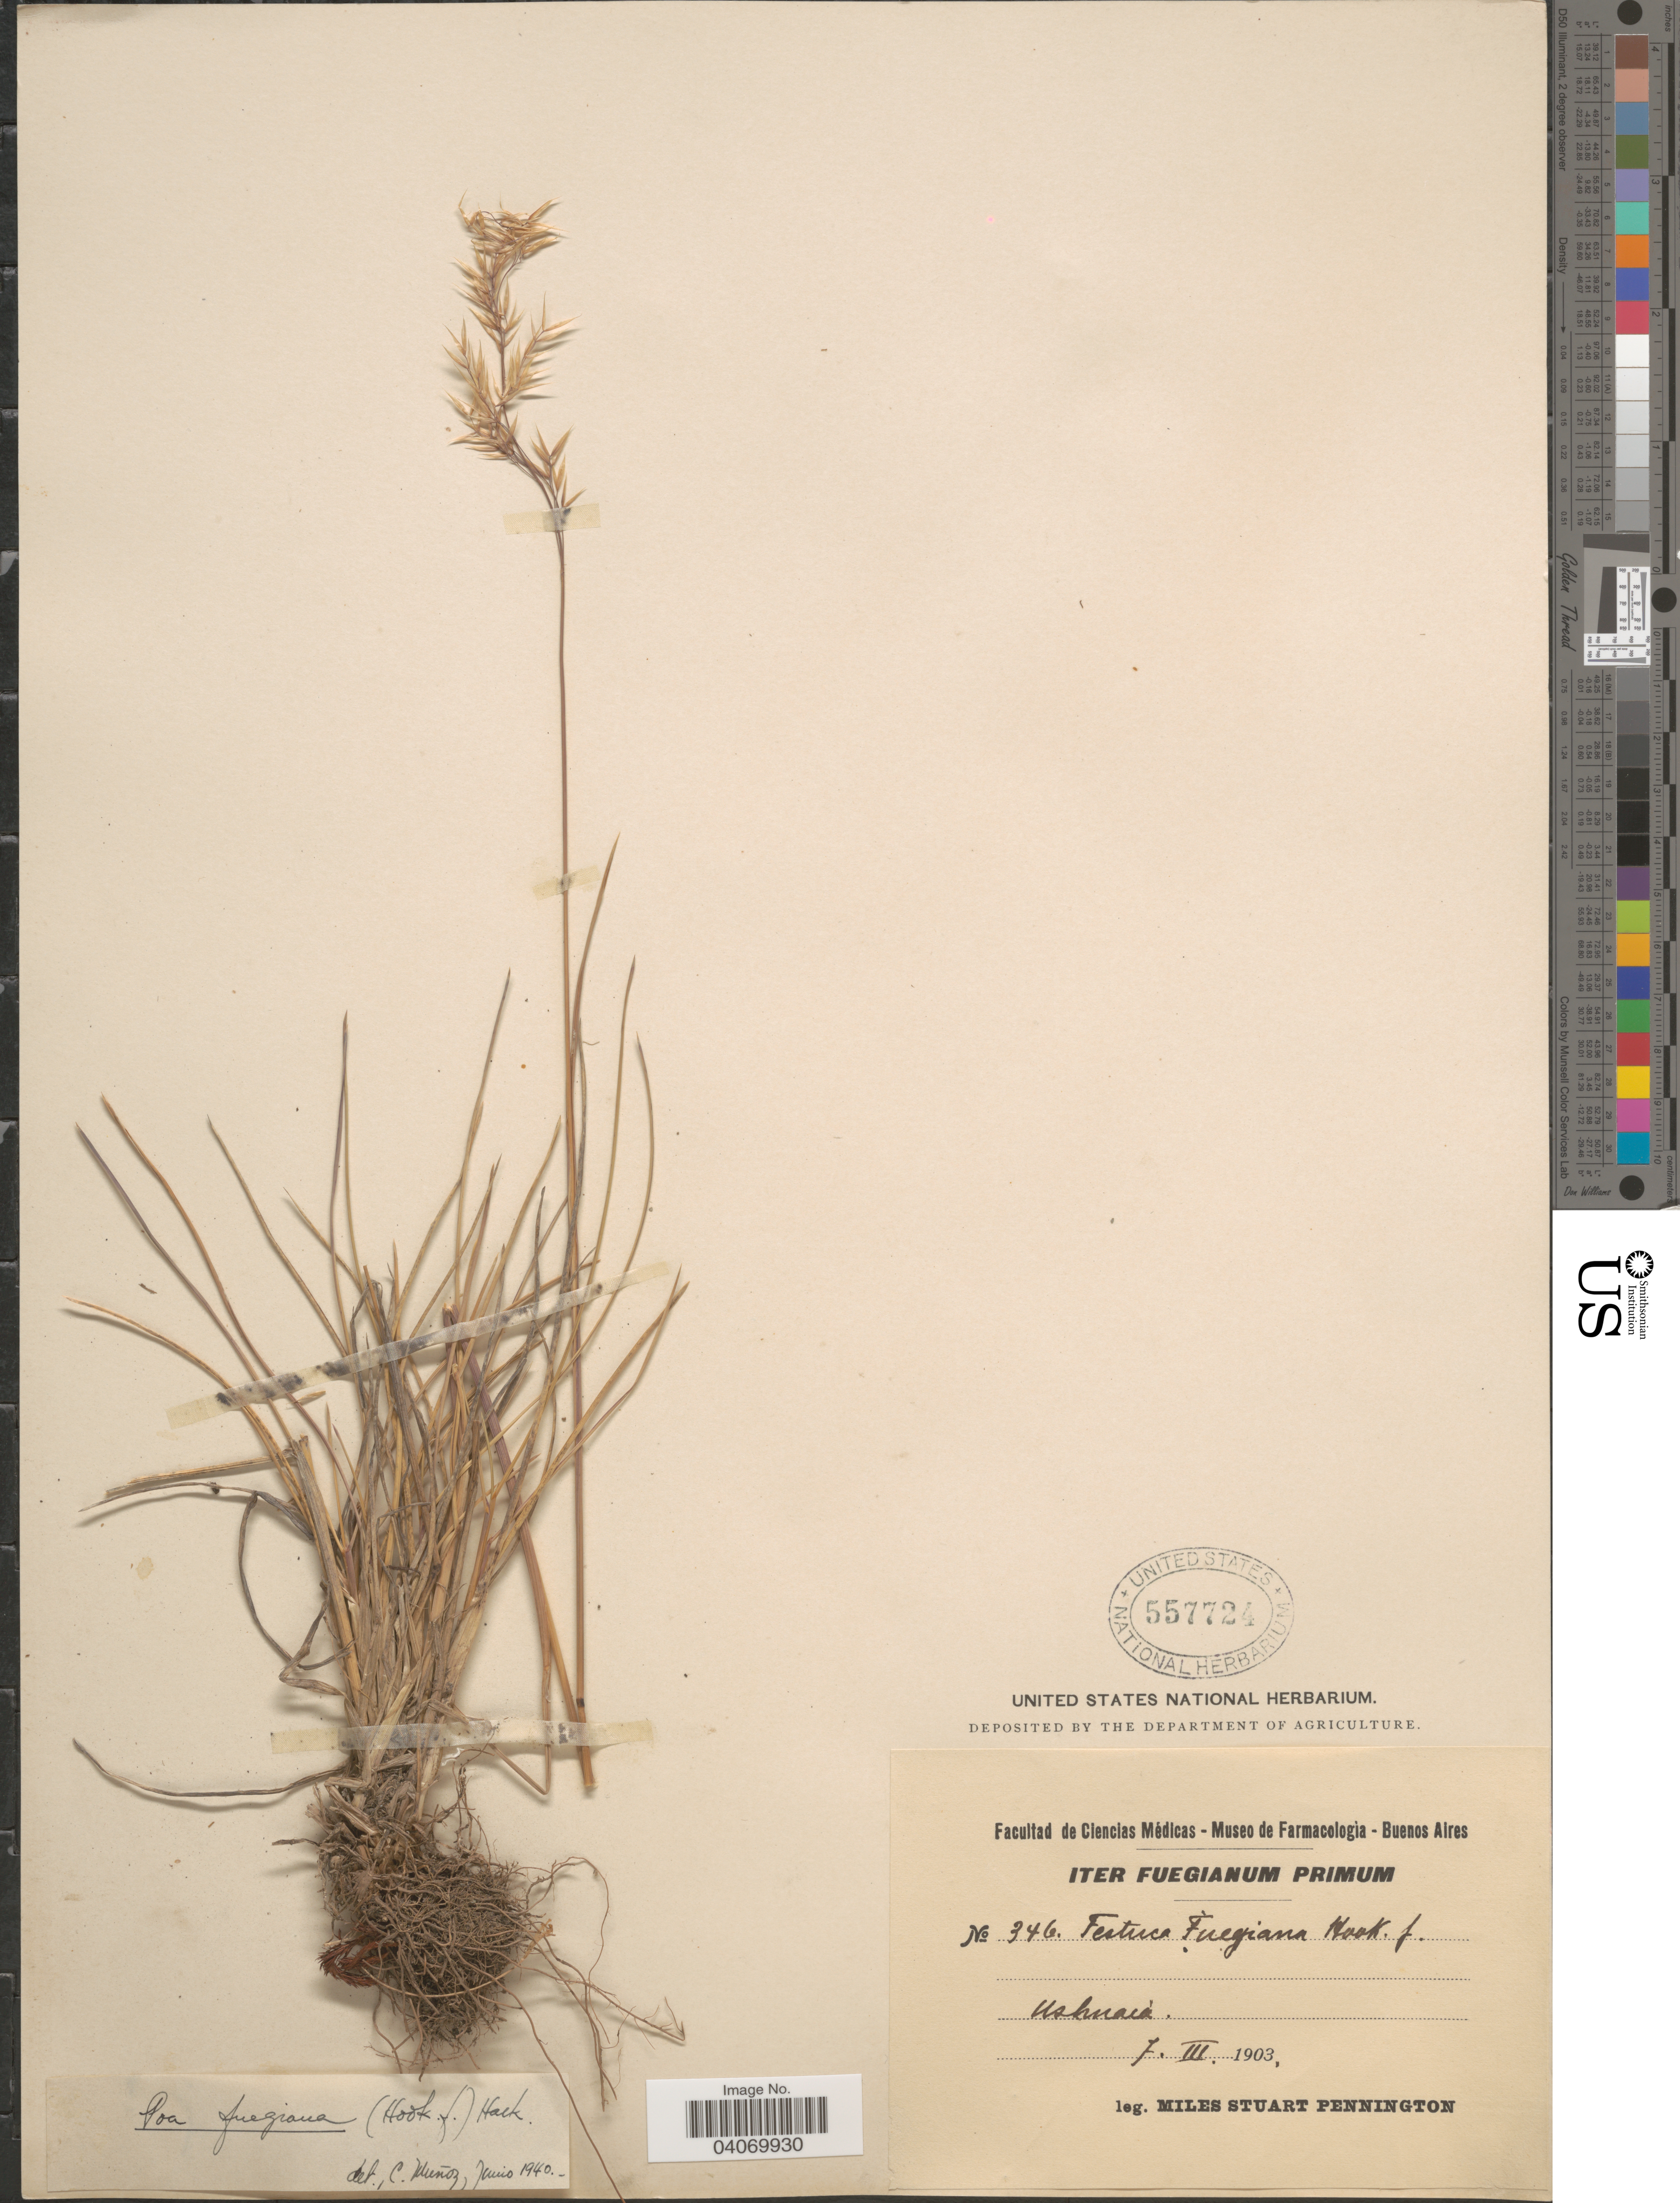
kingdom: Plantae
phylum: Tracheophyta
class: Liliopsida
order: Poales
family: Poaceae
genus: Poa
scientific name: Poa alopecurus subsp. fuegiana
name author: (Hook. f.) D.M. Moore & Dogg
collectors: M. Pennington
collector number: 346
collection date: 1903-03-07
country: Argentina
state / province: Buenos Aires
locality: Iter Fuegianum Primum. Ushnaia.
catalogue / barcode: US 557724